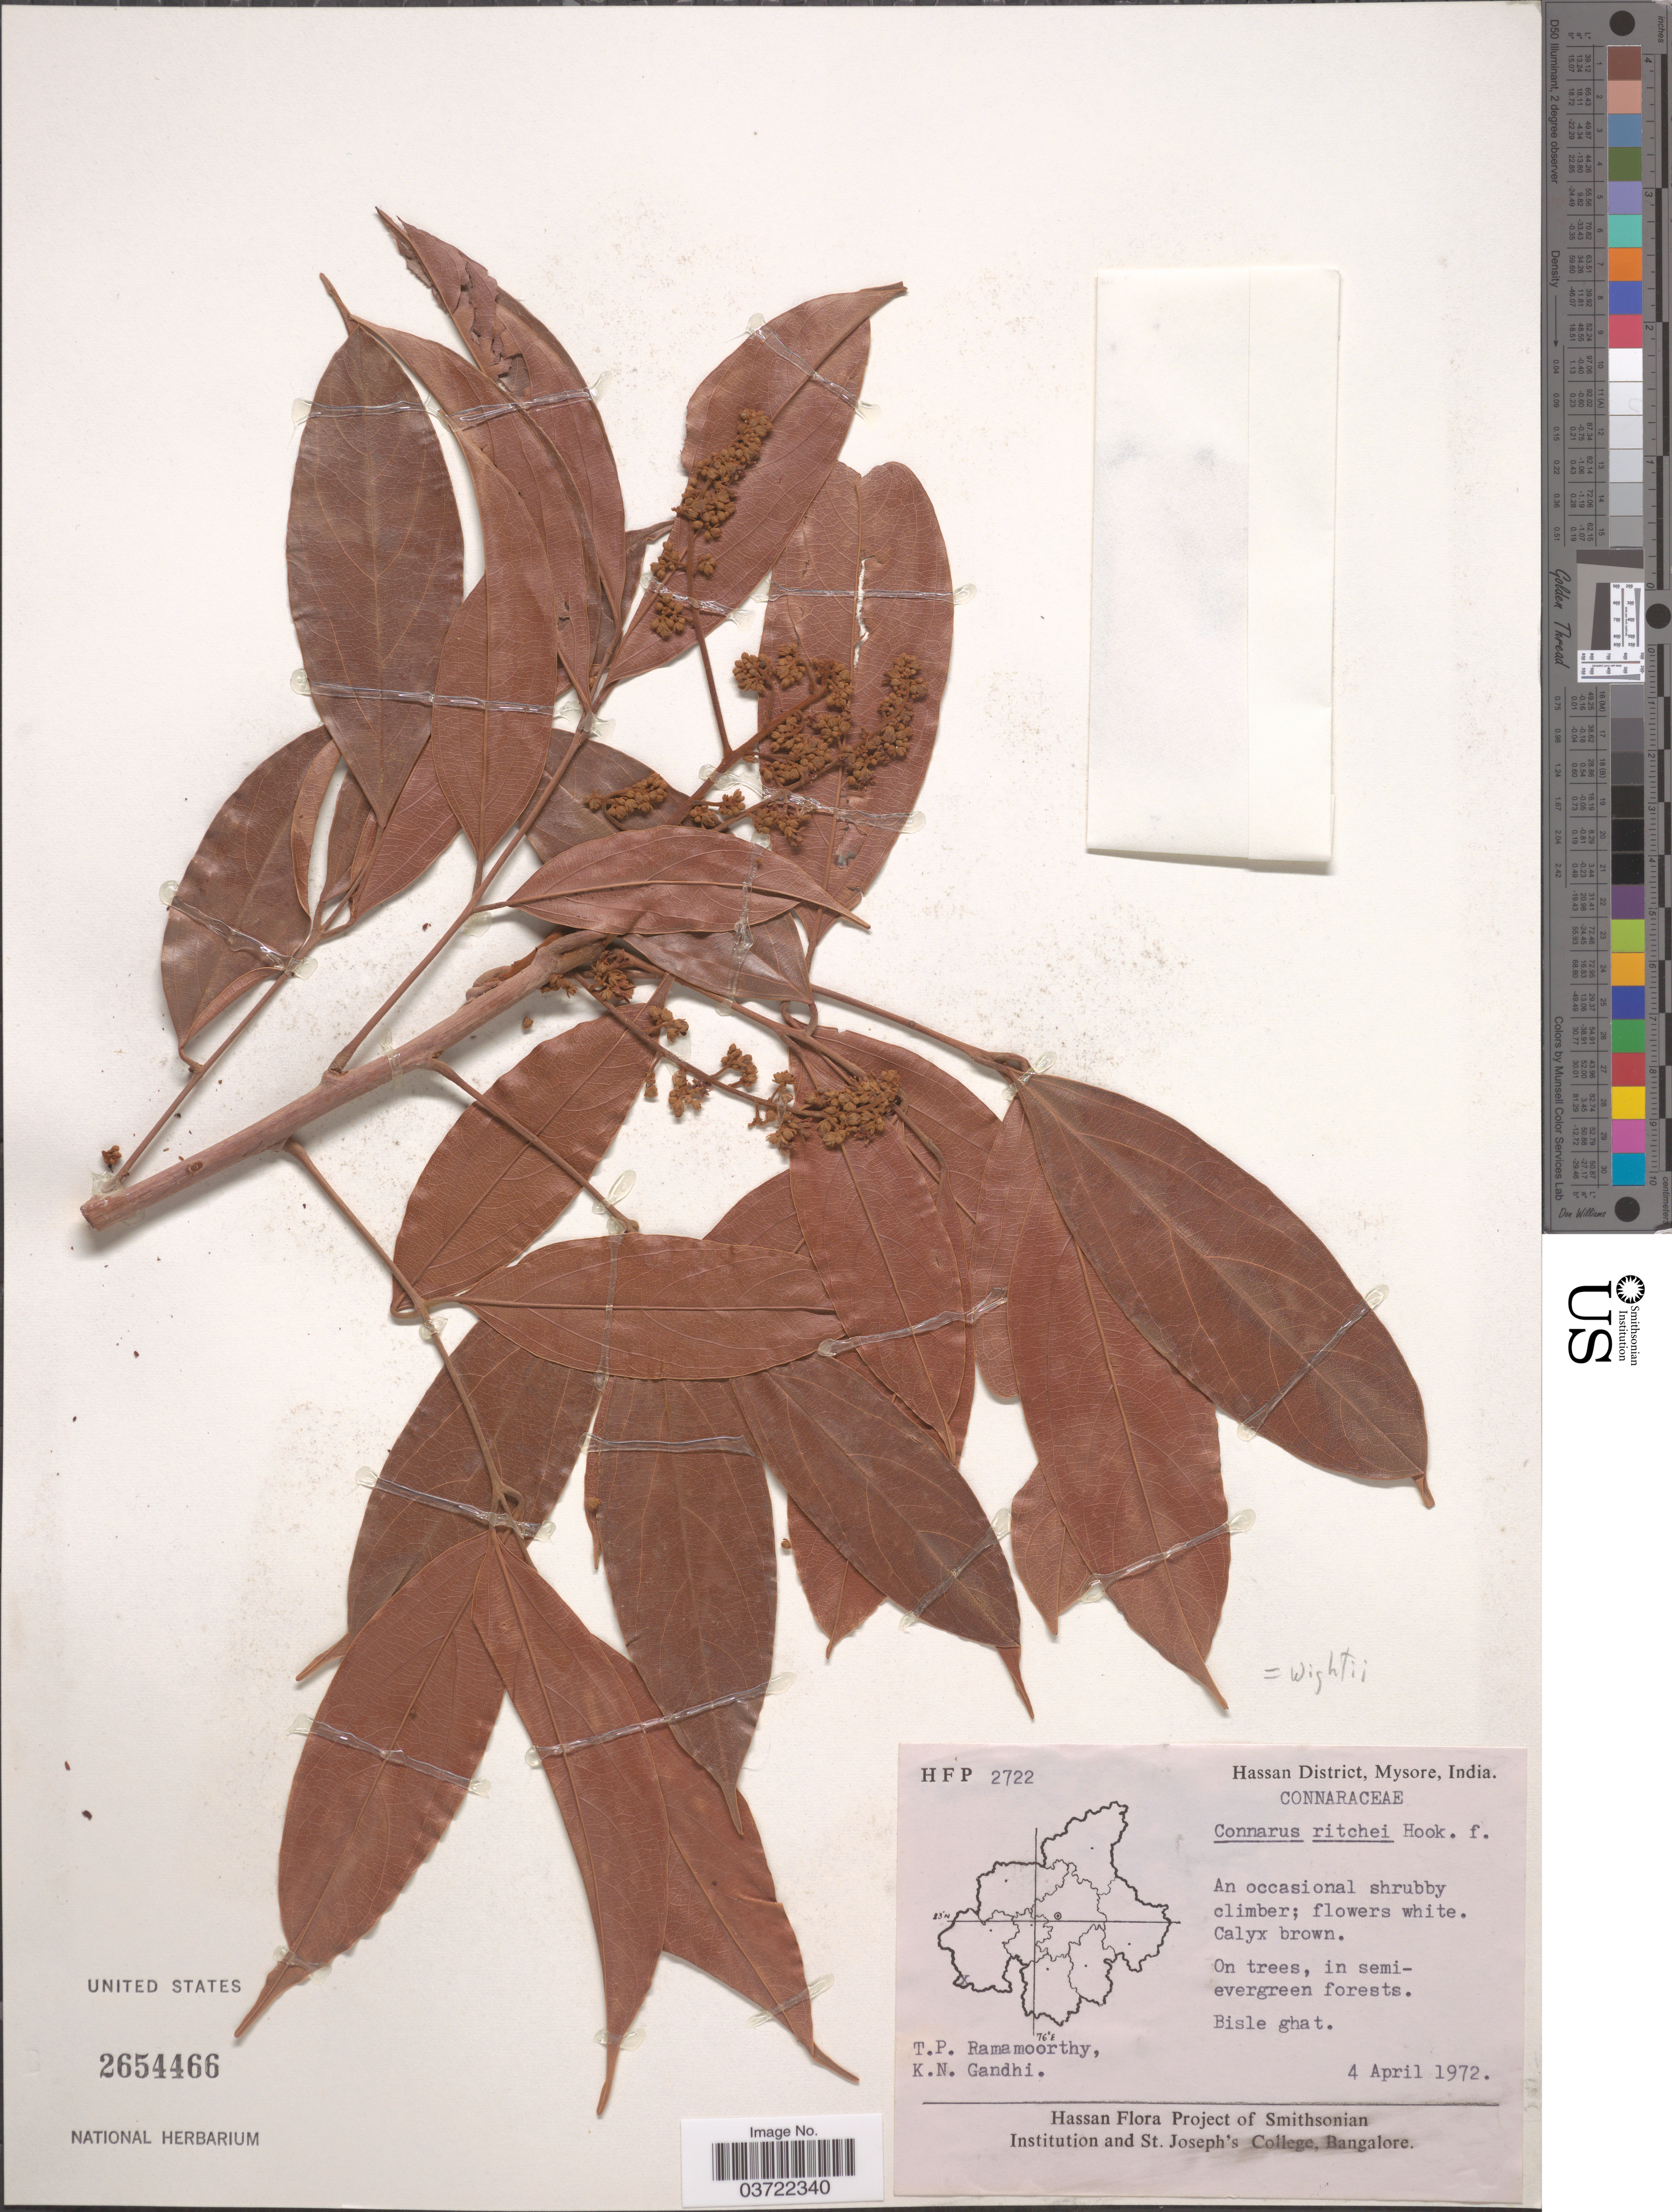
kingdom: Plantae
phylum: Tracheophyta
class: Magnoliopsida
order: Oxalidales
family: Connaraceae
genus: Connarus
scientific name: Connarus wightii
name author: Hook. f.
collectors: T. P. Ramamoorthy & K. N. Gandhi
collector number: HFP2722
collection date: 1972-04-04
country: India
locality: Hassan District, Mysore. Bisle ghat.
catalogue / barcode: US 2654466